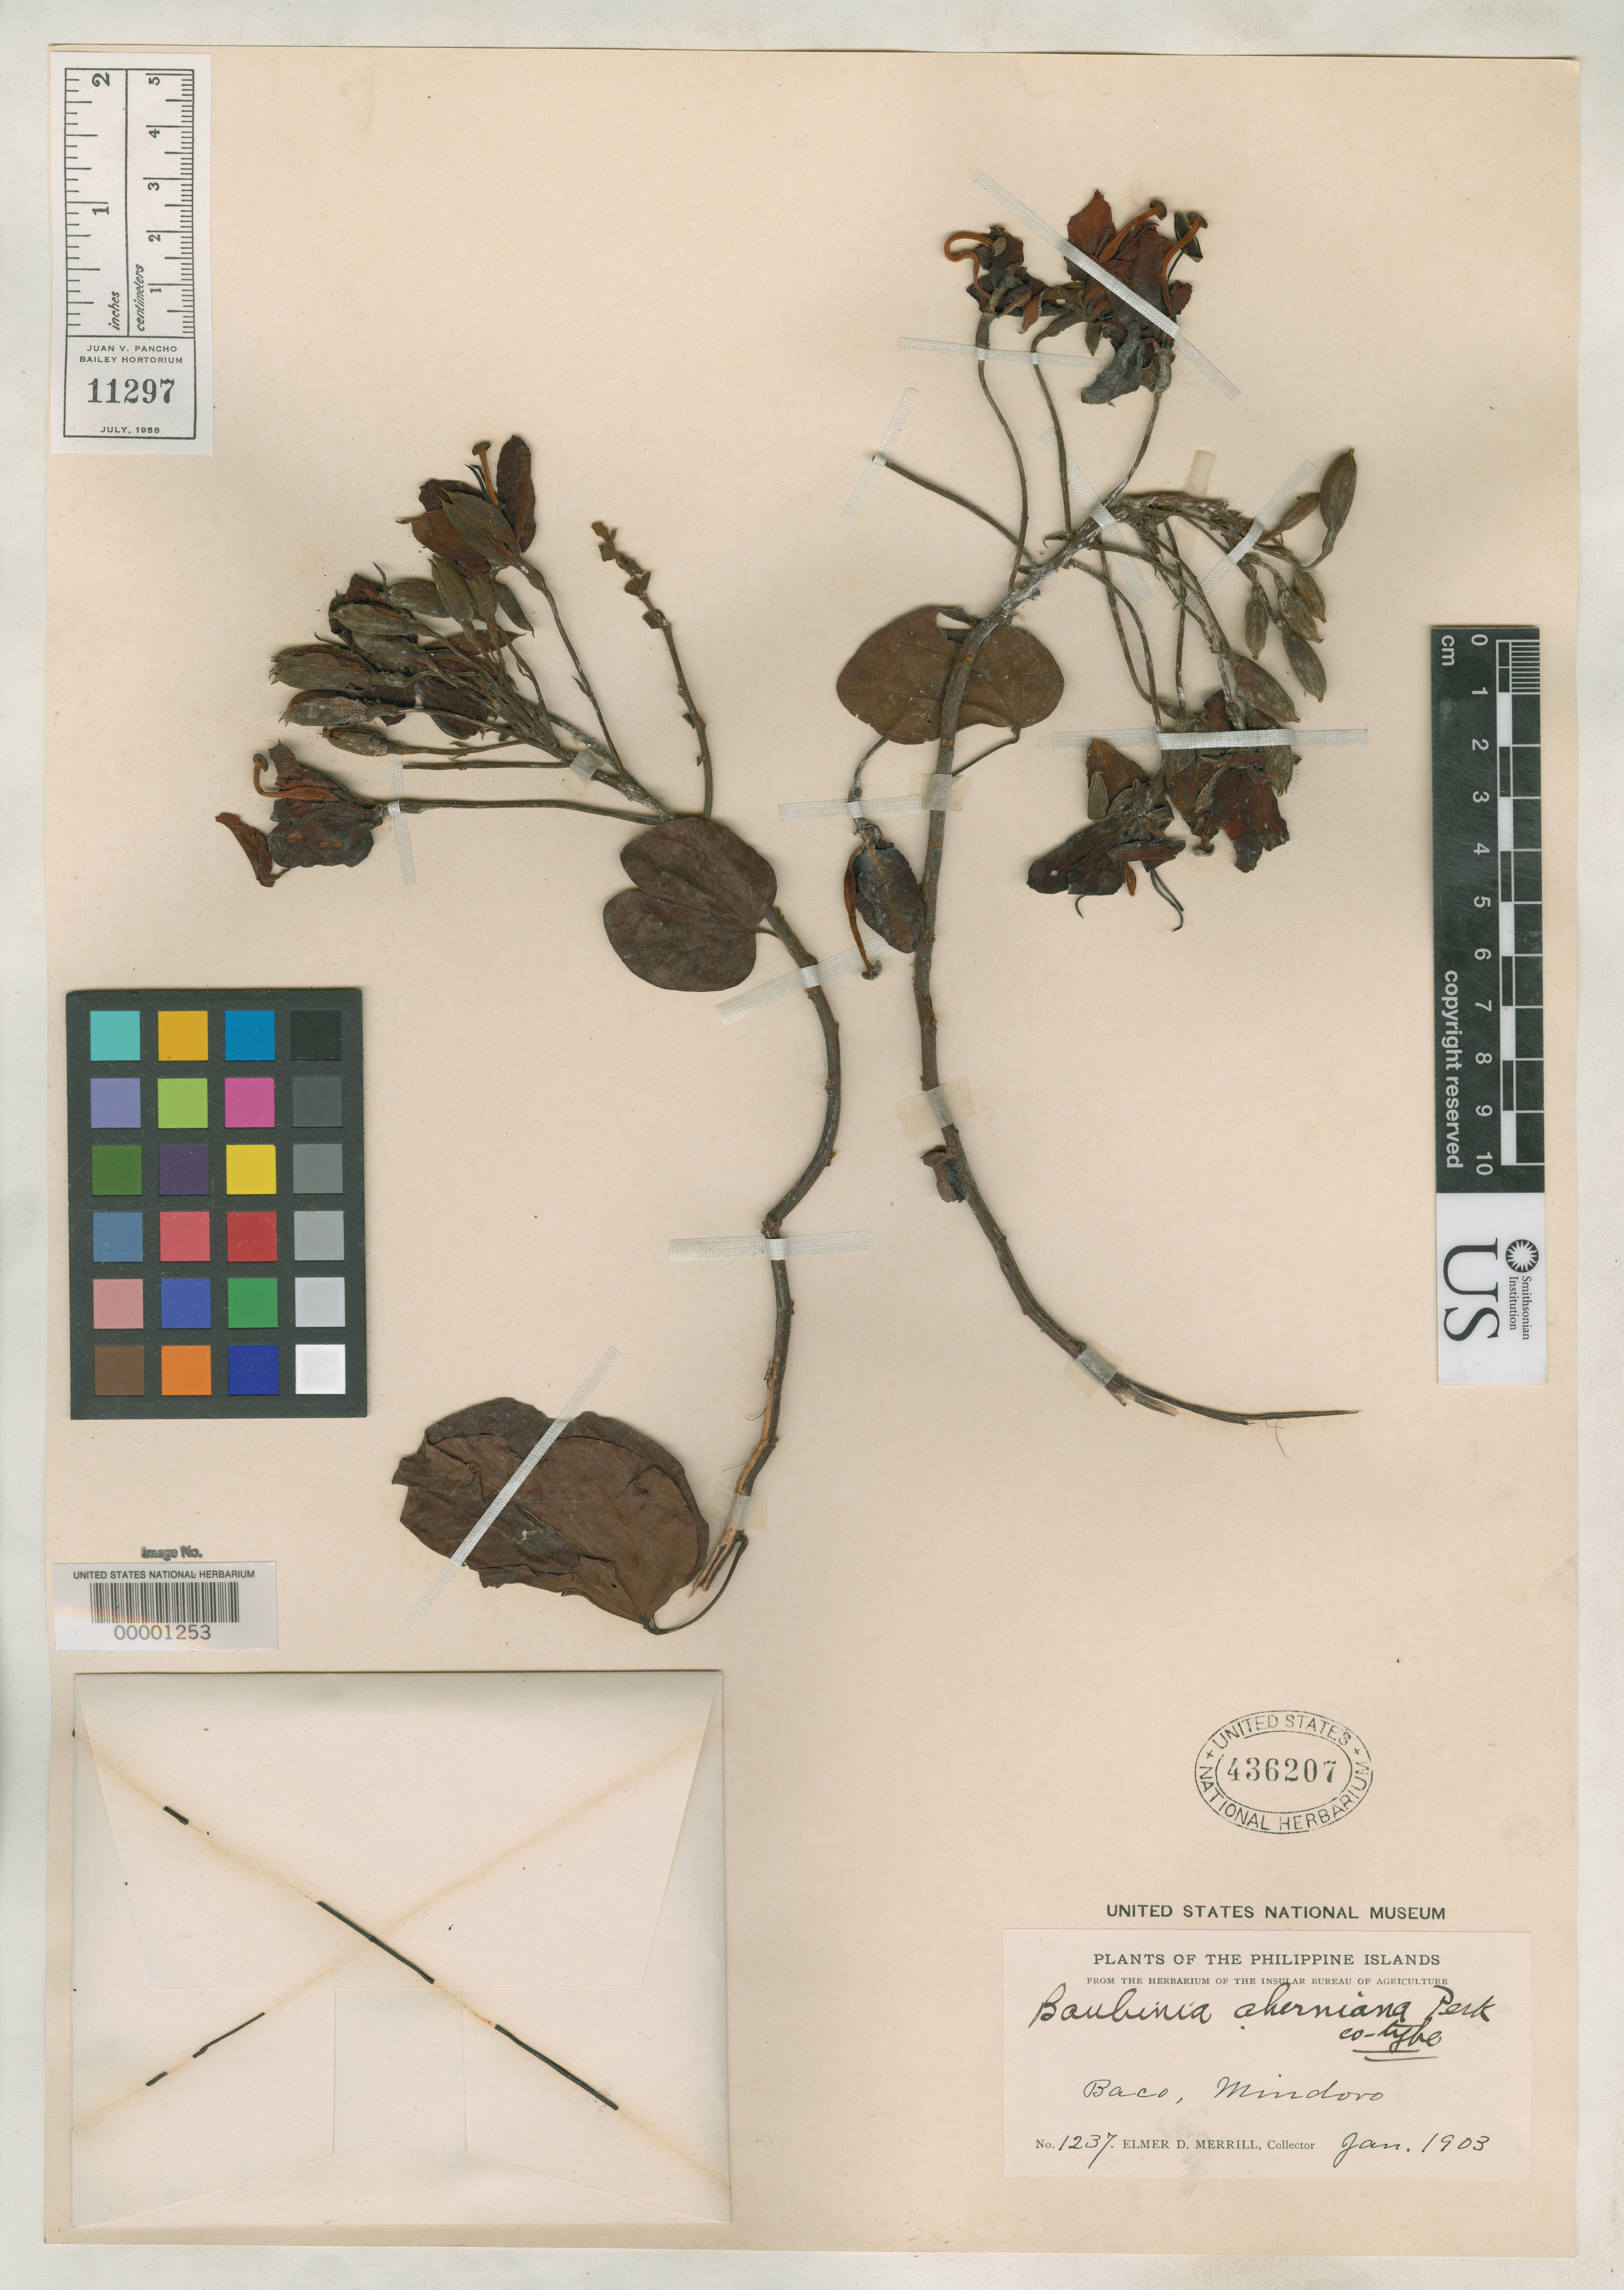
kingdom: Plantae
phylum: Tracheophyta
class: Magnoliopsida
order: Fabales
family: Fabaceae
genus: Bauhinia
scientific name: Bauhinia aherniana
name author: Perkins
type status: Isotype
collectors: E. D. Merrill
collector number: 1237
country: Philippines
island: Mindoro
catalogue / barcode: US 436207